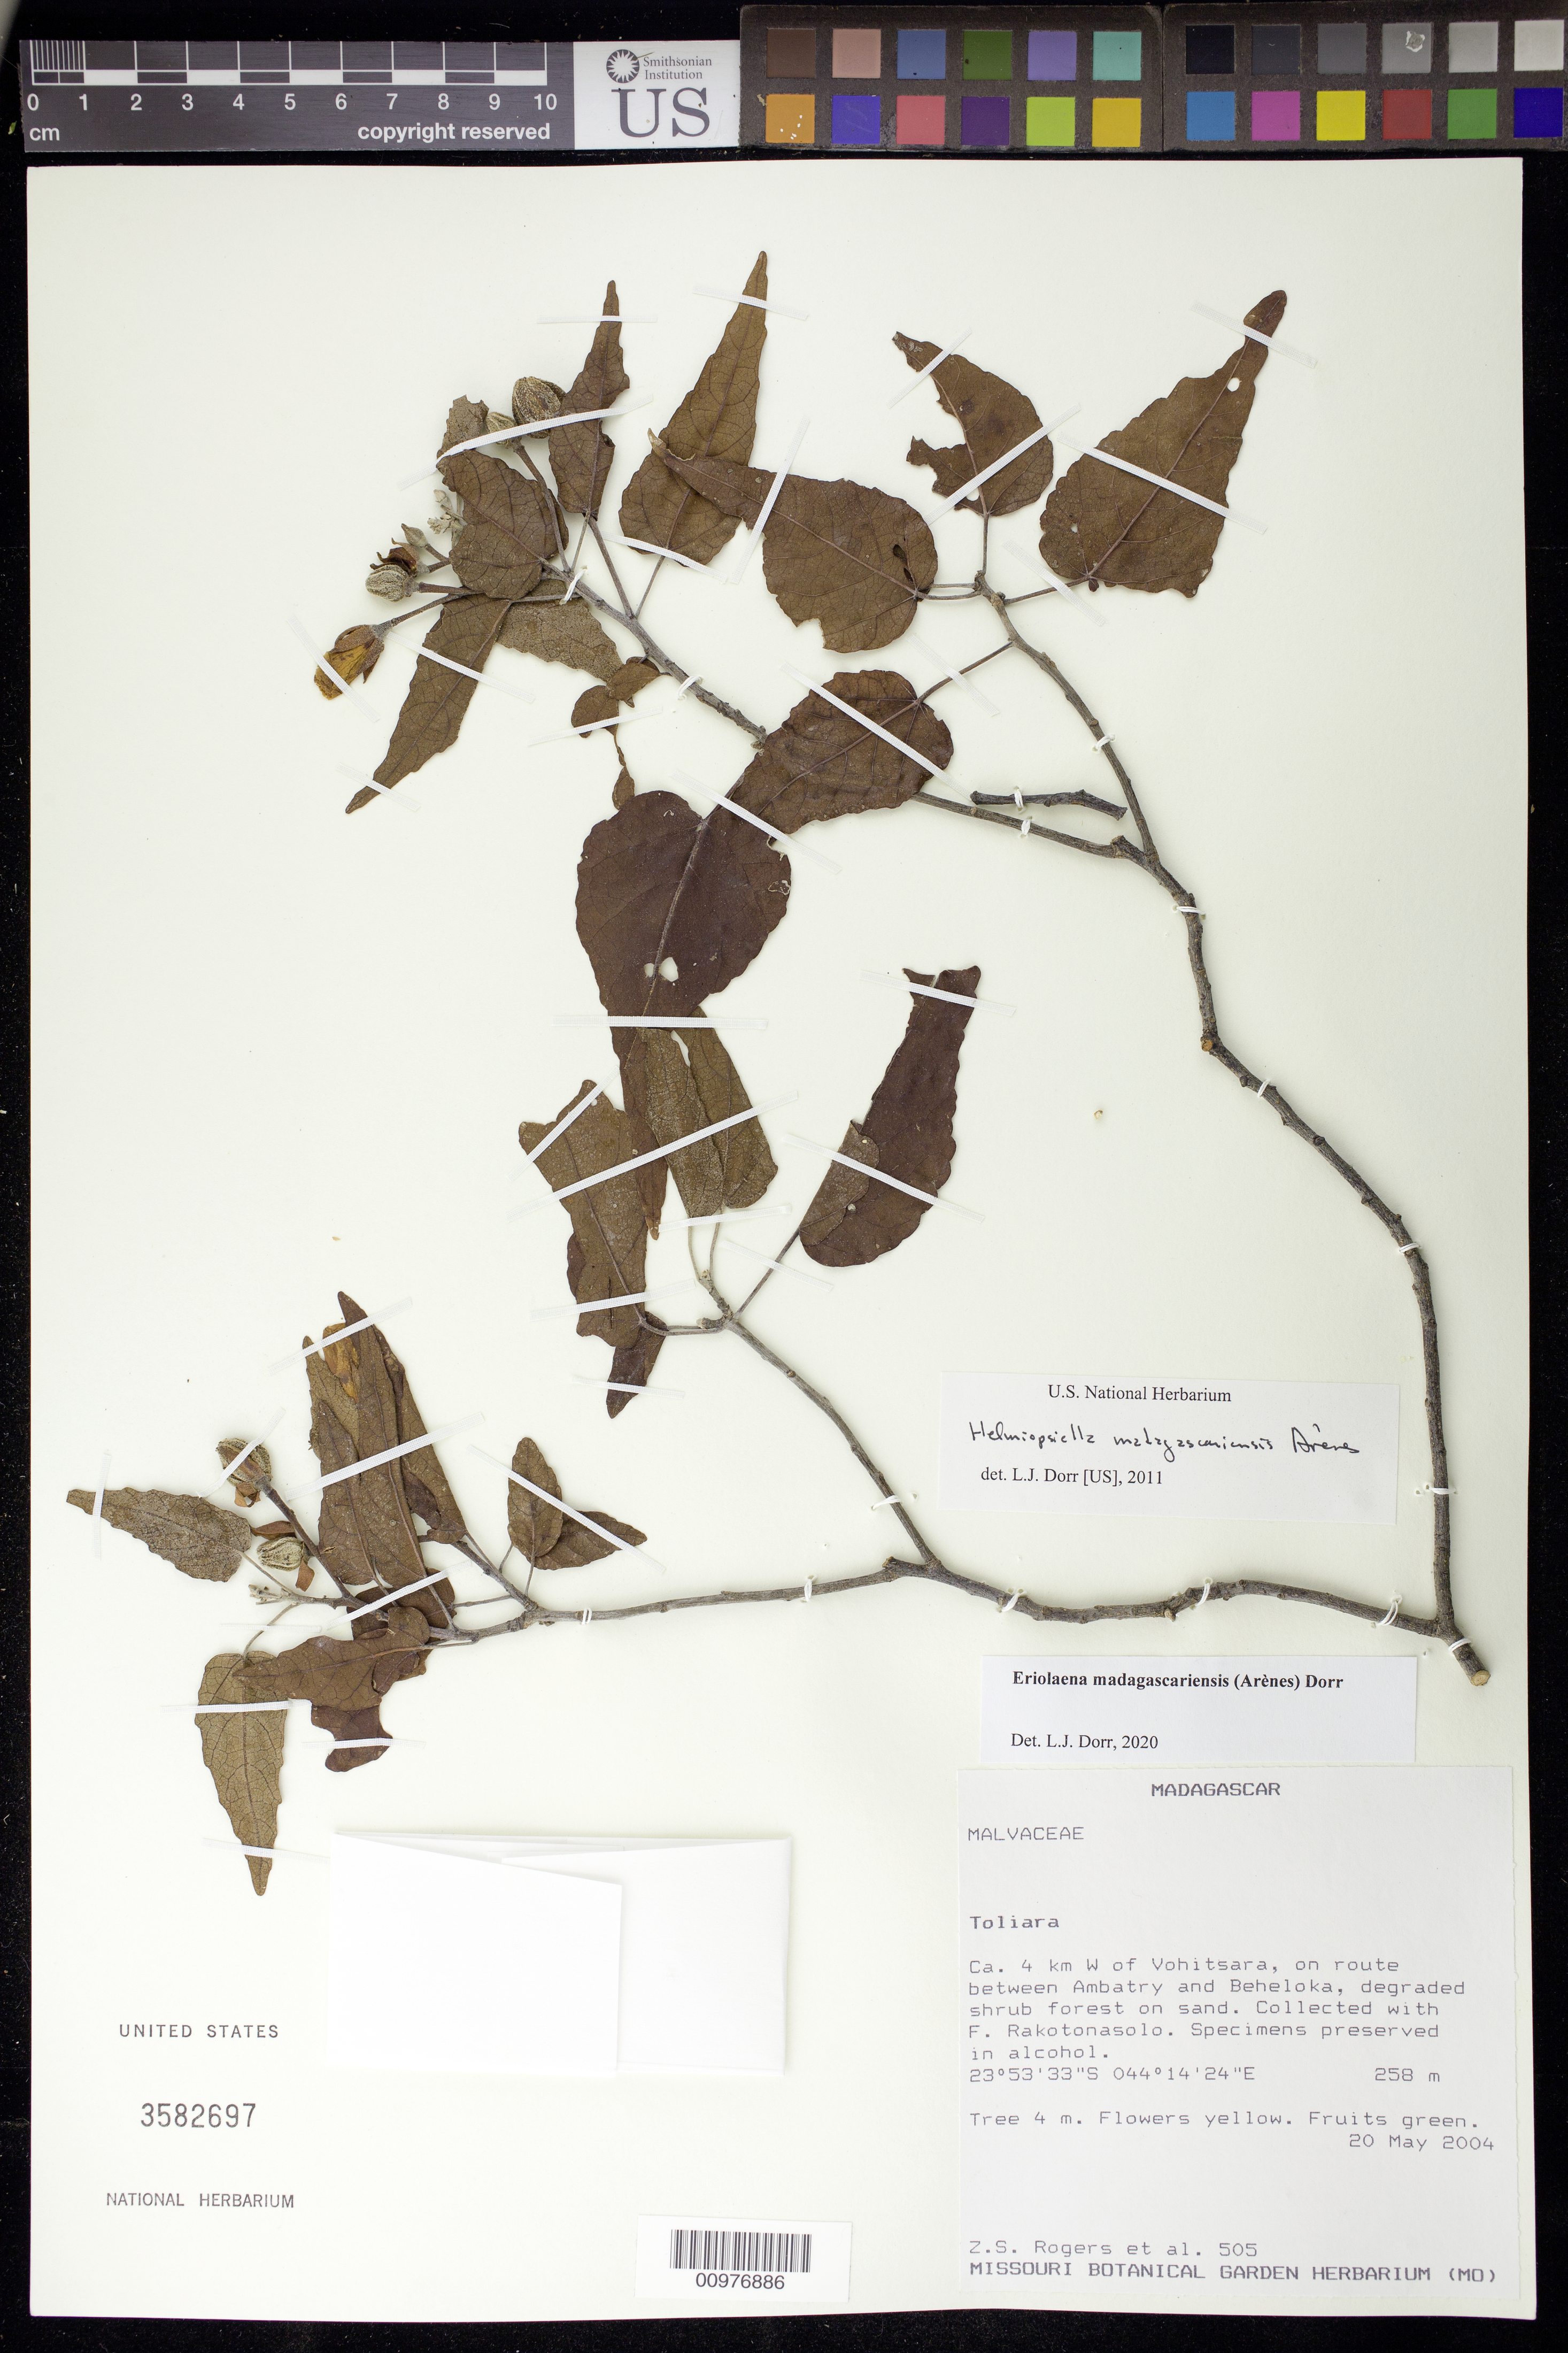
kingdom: Plantae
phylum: Tracheophyta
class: Magnoliopsida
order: Malvales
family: Malvaceae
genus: Eriolaena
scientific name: Eriolaena madagascariensis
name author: (Arènes) Dorr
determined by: Dorr, L. J., (BOT), Smithsonian Institution - National Museum of Natural History (UNITED STATES)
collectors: Z. S. Rogers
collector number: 505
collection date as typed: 20 May 2004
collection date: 2004-05-20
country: Madagascar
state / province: Atsimo-Andrefana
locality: Ca. 4 km W of Vohitsara, n route between Ambatry and Beheloka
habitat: degraded shrub forest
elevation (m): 258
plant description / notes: preserved in alcohol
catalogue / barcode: US 3582697